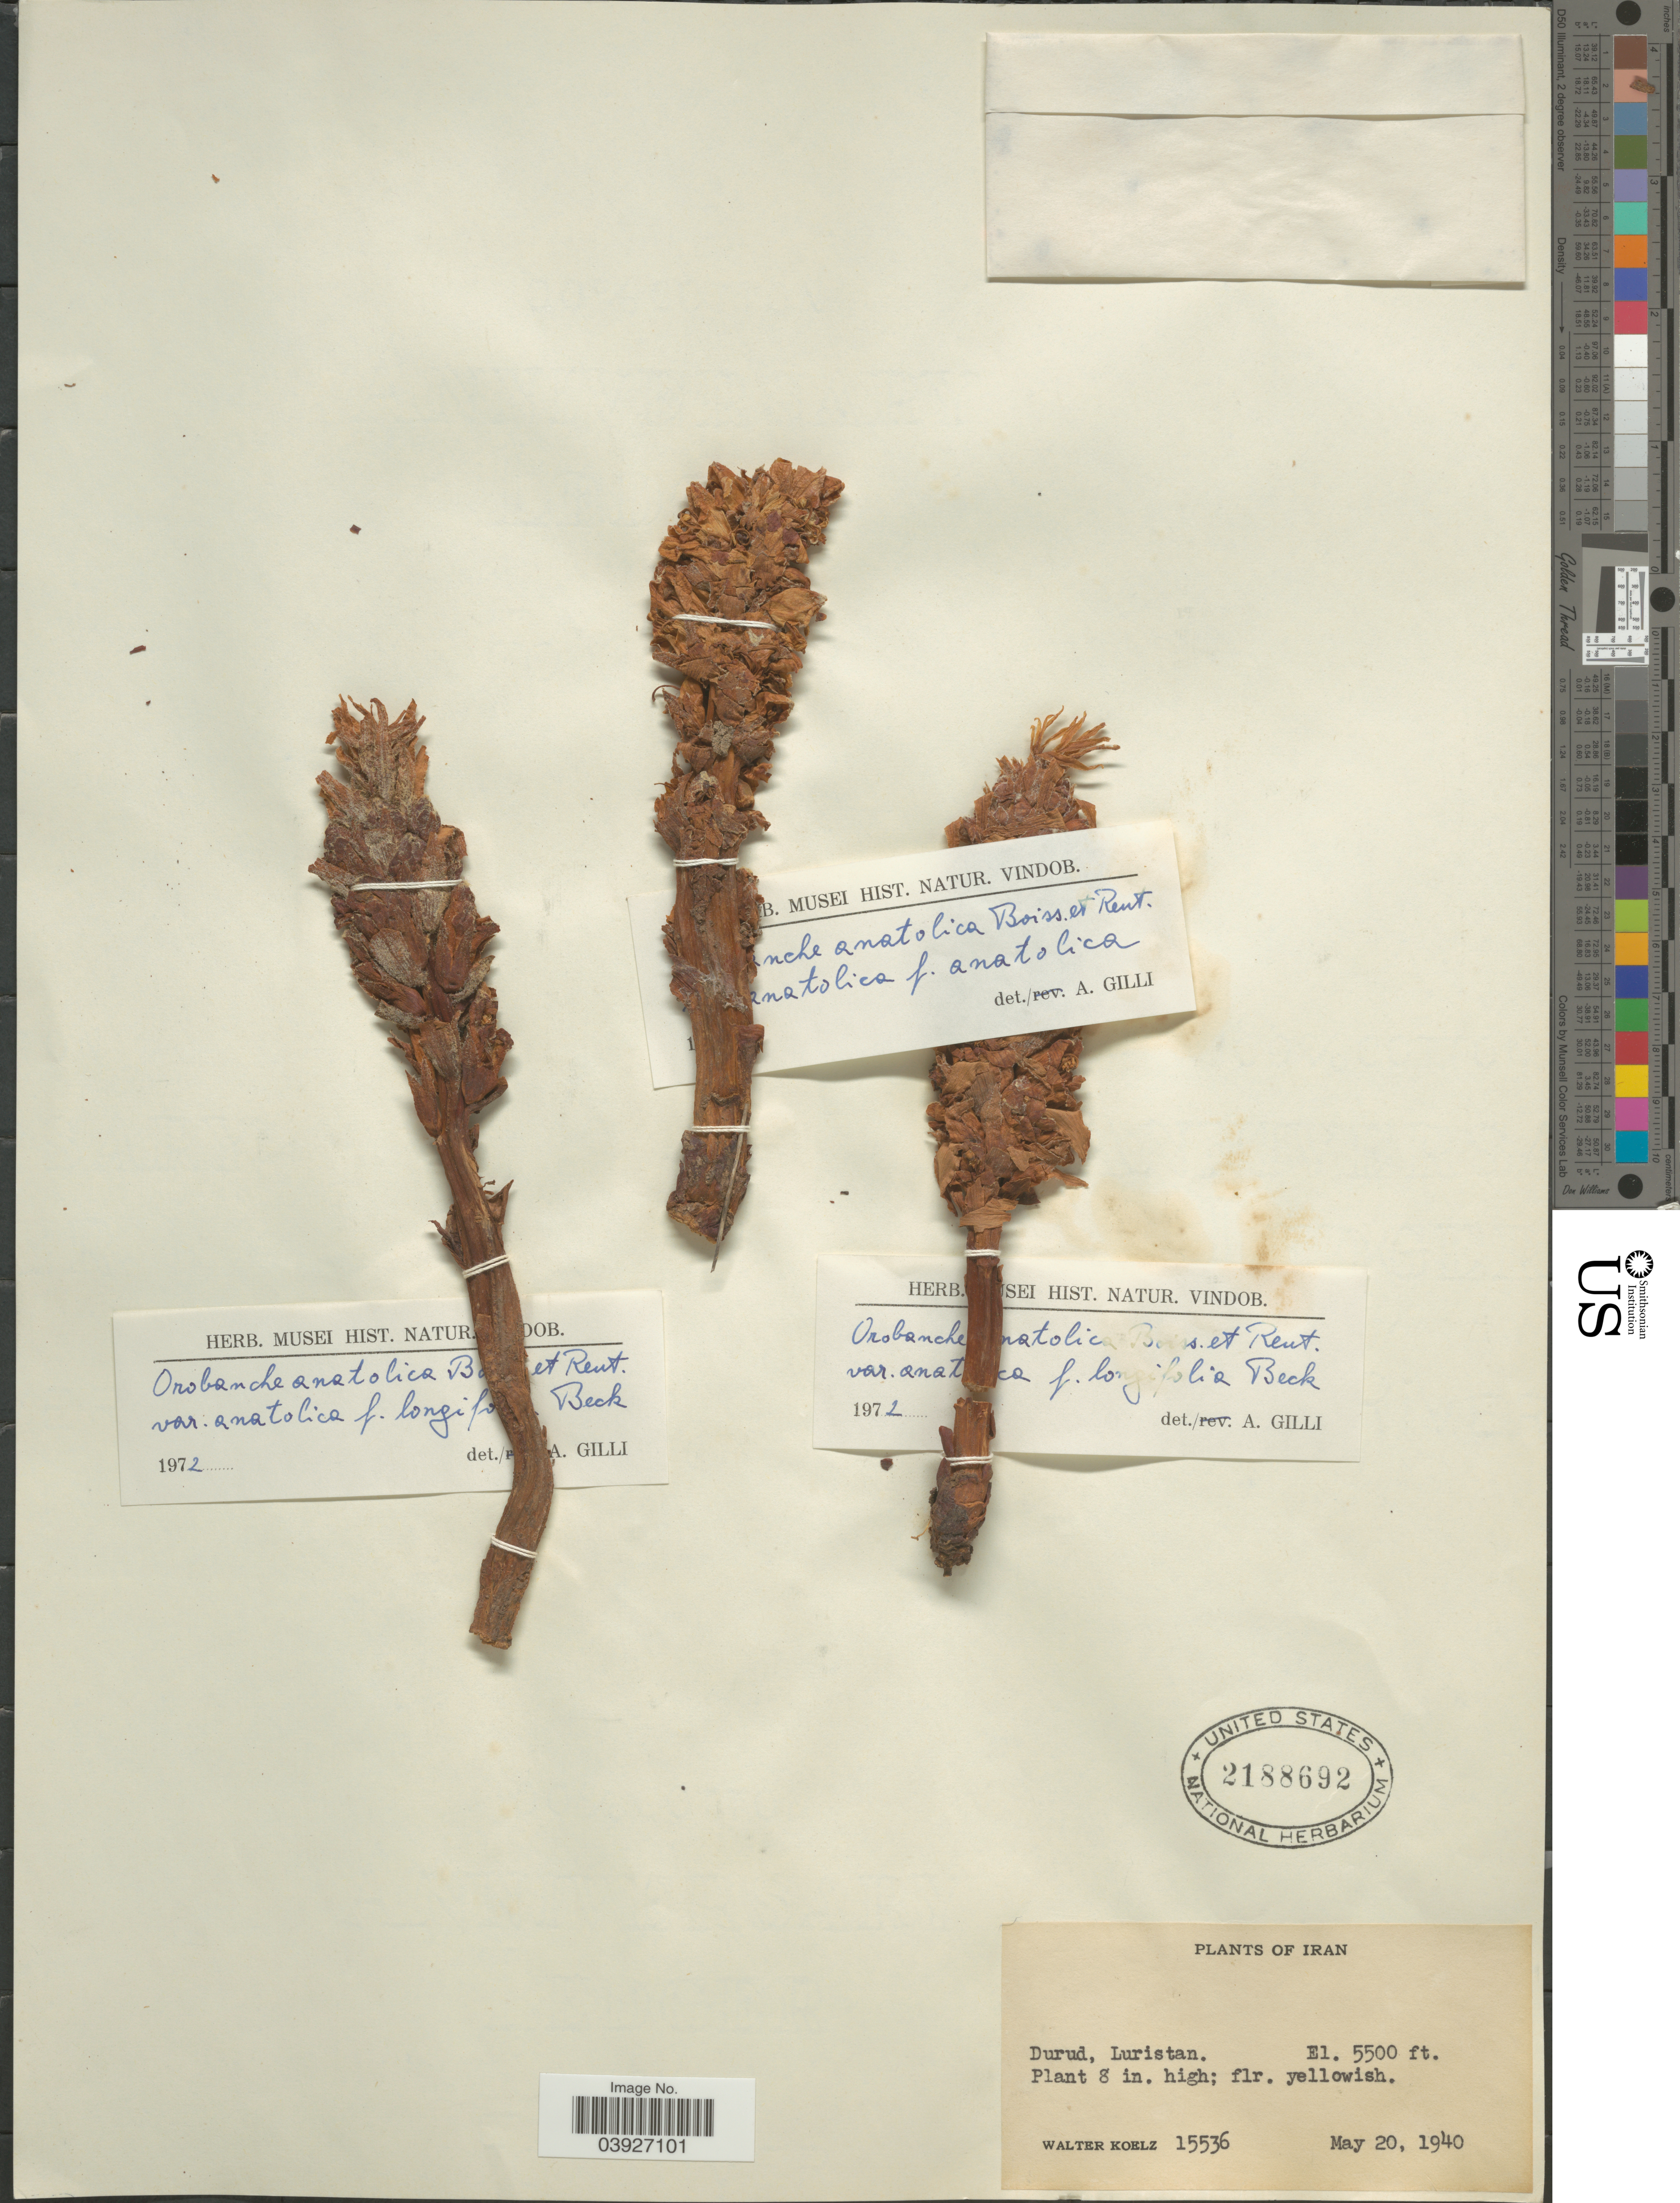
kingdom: Plantae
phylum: Tracheophyta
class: Magnoliopsida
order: Lamiales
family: Orobanchaceae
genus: Orobanche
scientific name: Orobanche anatolica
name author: Boiss. & Reut.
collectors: W. N. Koelz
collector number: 15536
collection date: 1940-05-20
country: Iran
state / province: Lorestan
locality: Durud, Luristan.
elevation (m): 1676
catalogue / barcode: US 2188692